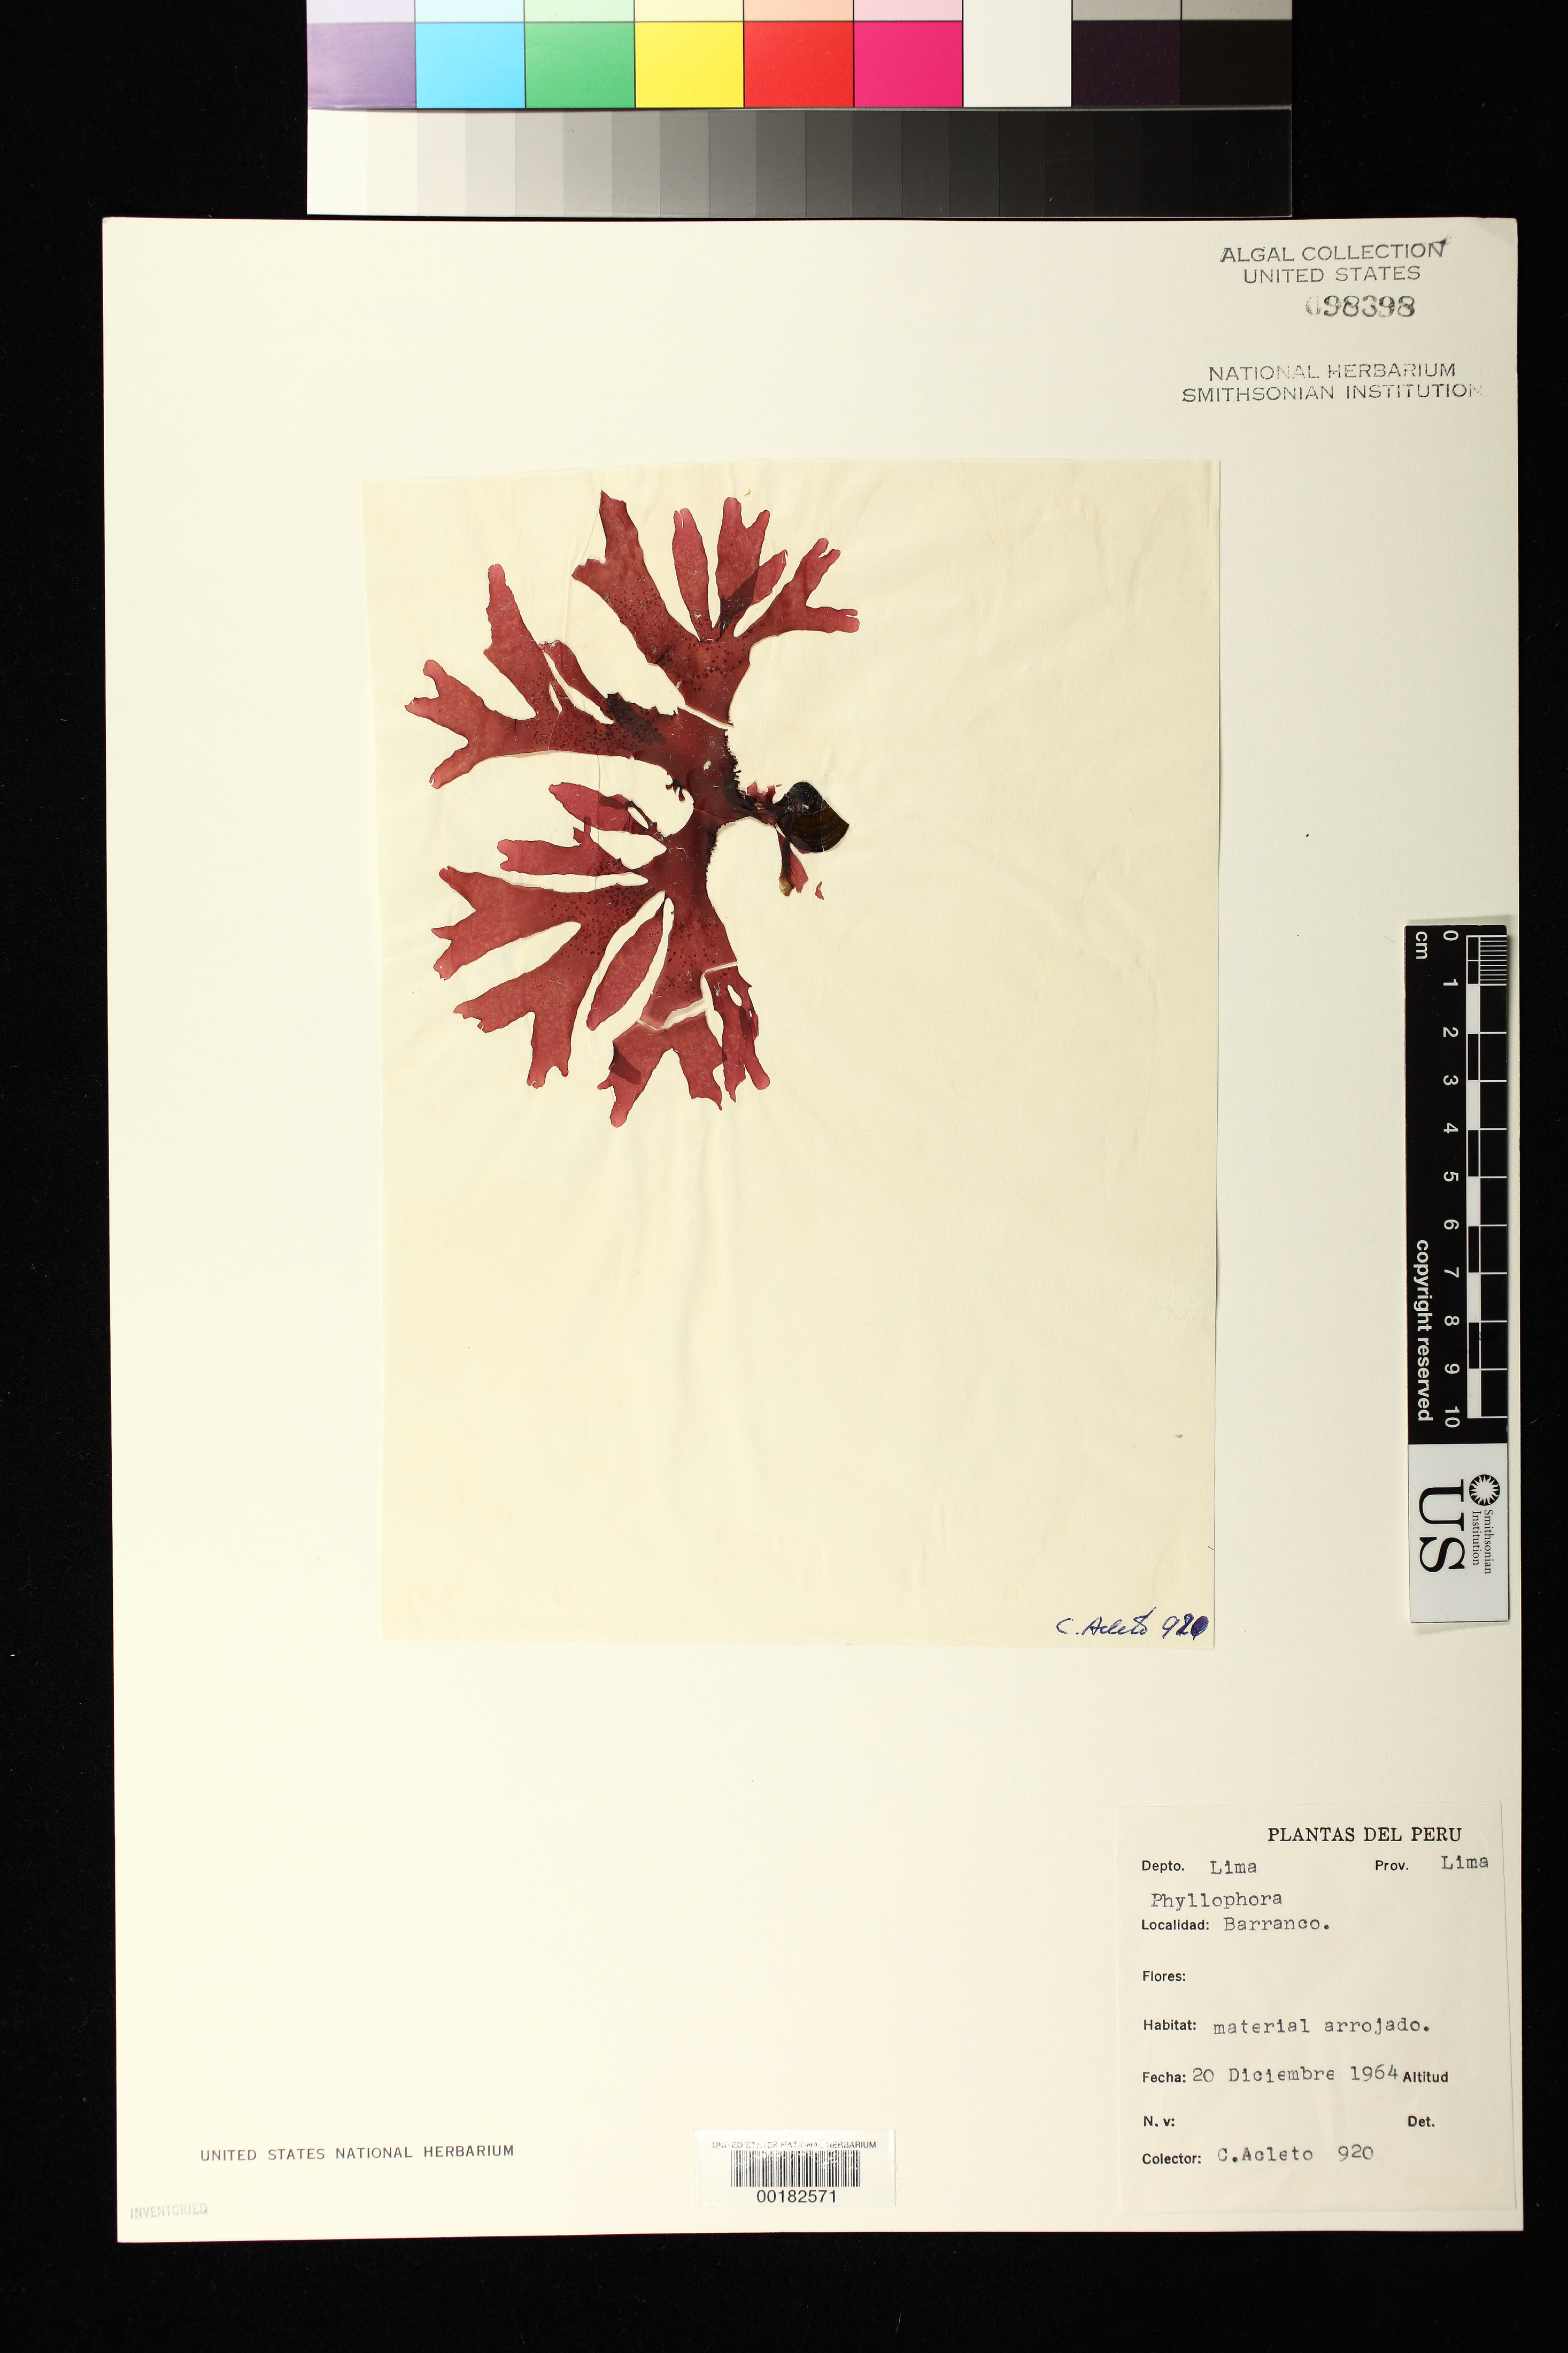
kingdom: Plantae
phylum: Rhodophyta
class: Florideophyceae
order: Gigartinales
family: Phyllophoraceae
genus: Phyllophora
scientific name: Phyllophora sp.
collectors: C. Acleto O.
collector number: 920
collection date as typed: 20 Dec 1964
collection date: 1964-12-20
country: Peru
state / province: Lima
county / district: Barranca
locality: Barranco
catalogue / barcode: US 98398